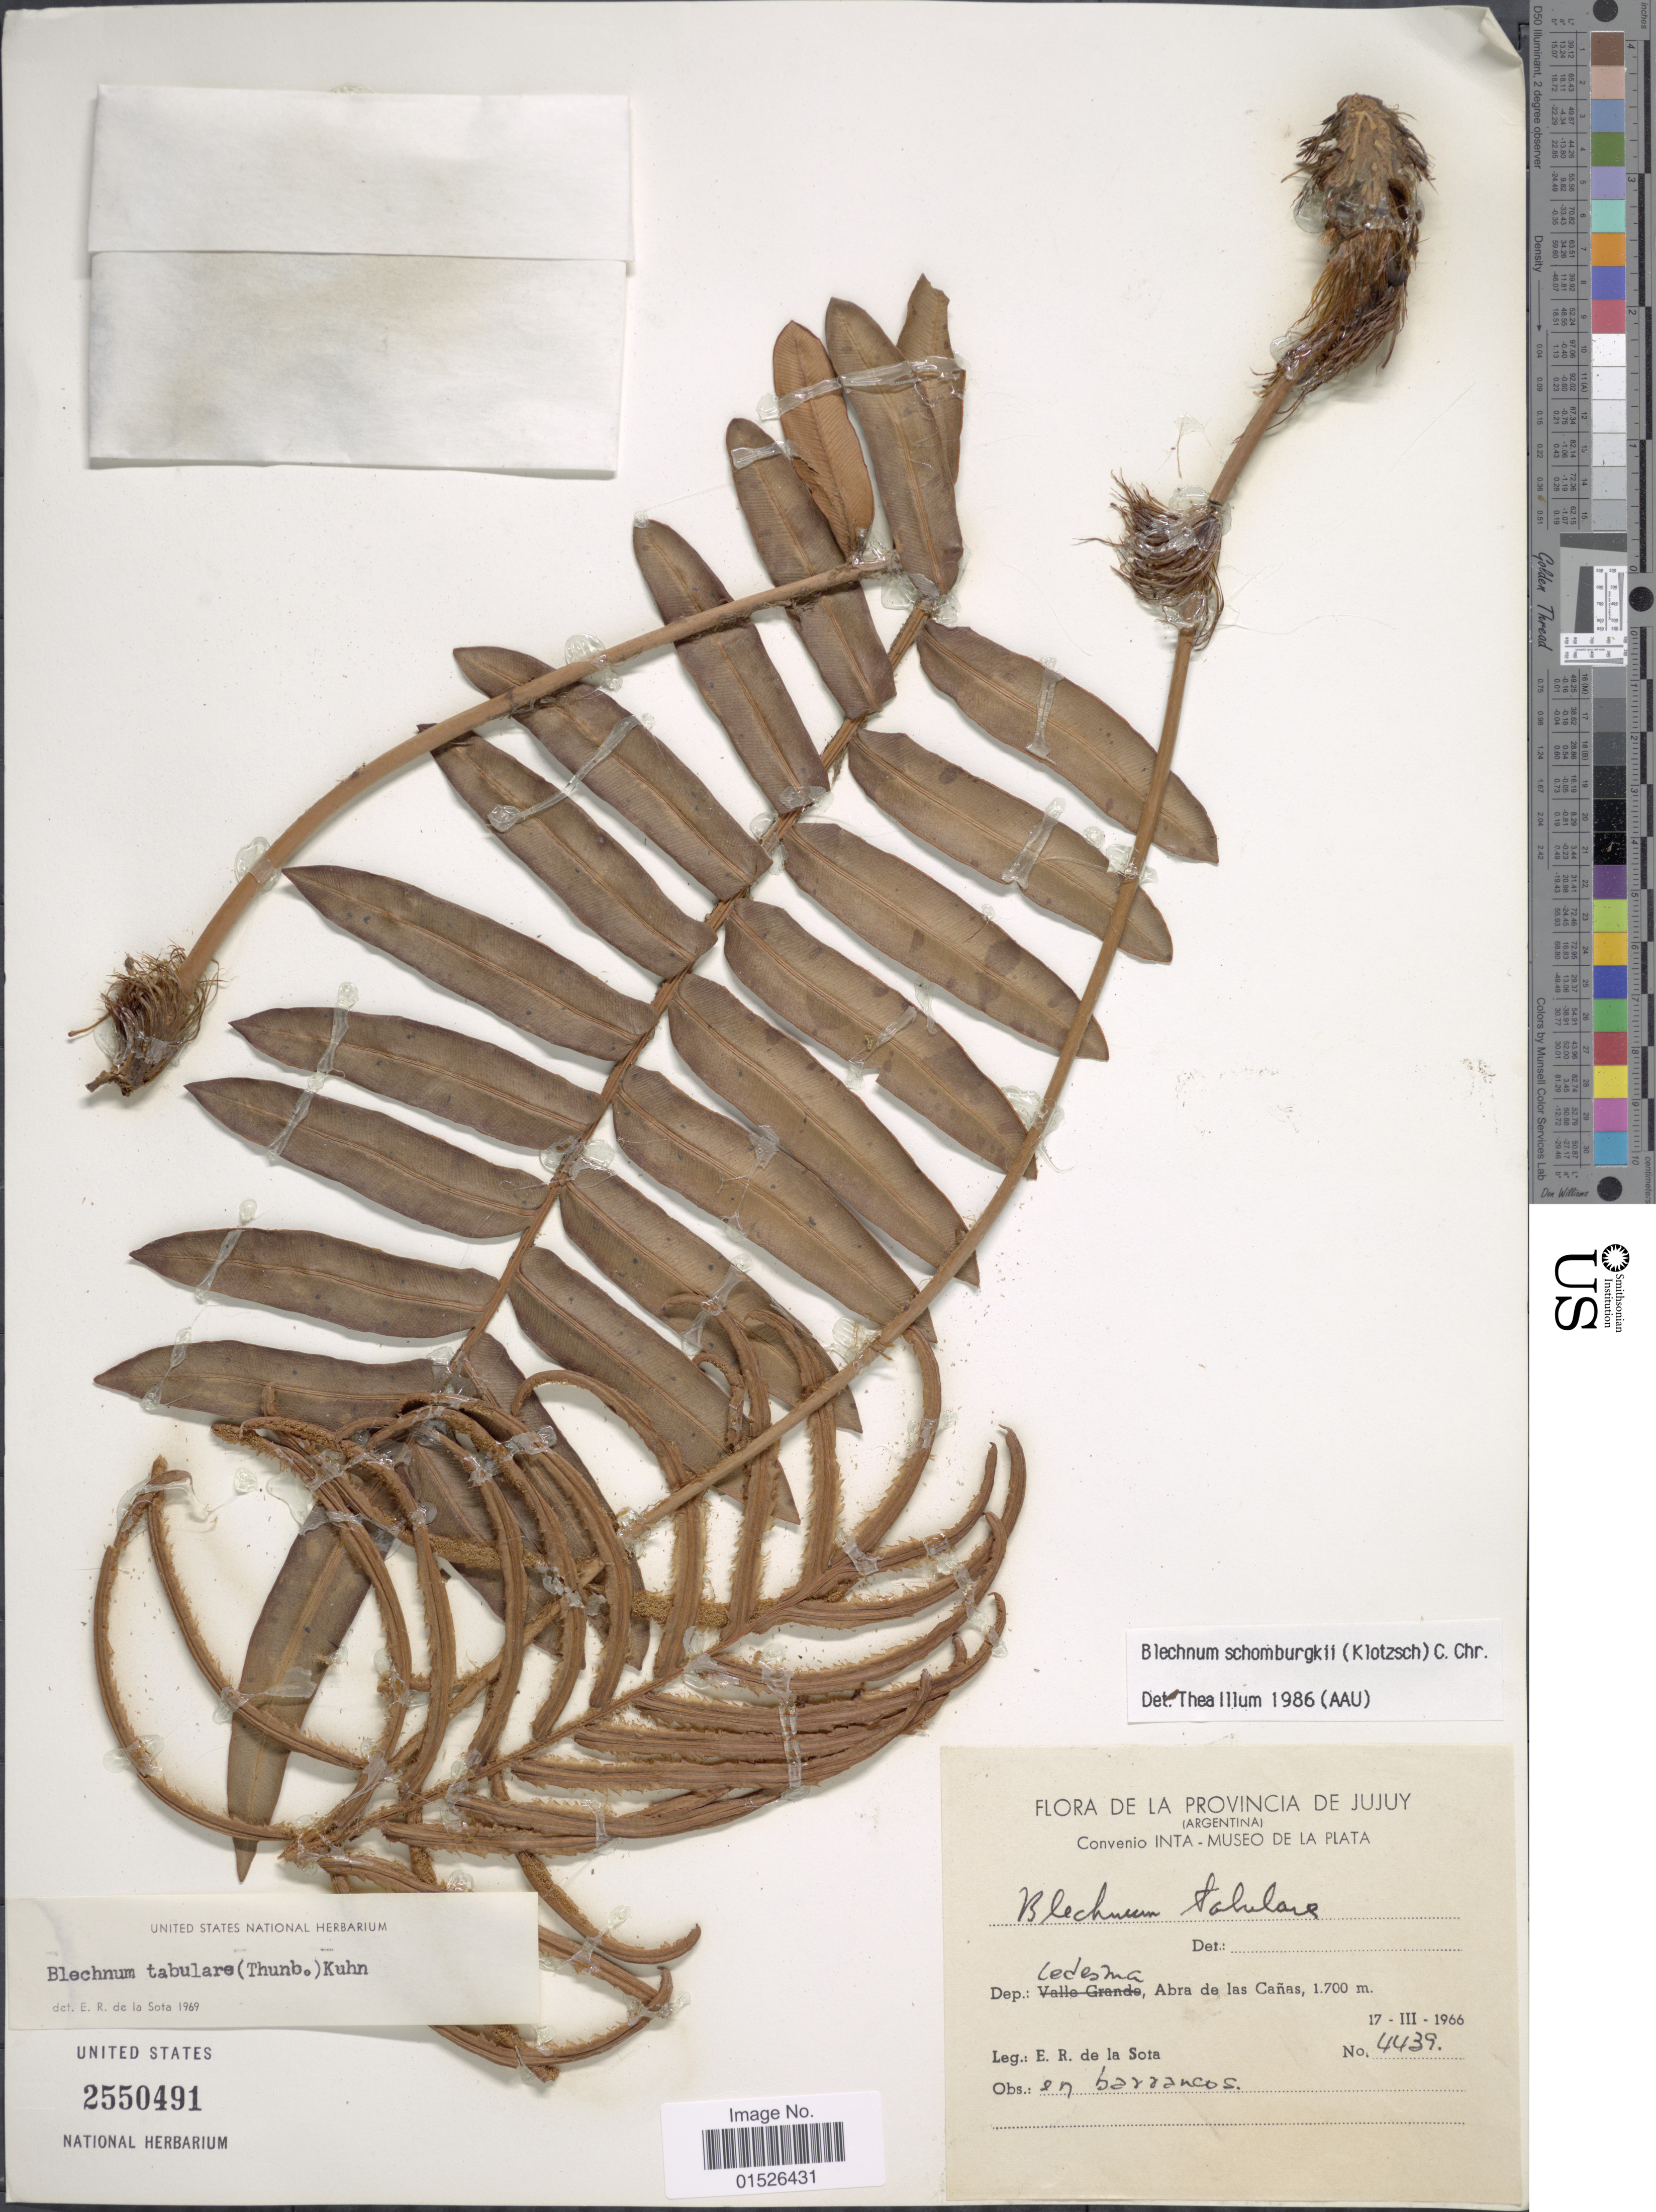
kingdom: Plantae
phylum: Tracheophyta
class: Polypodiopsida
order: Polypodiales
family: Blechnaceae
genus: Blechnum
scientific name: Blechnum magellanicum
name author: Mett.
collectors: E. R. de la Sota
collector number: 4439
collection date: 1966-03-17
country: Argentina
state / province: Jujuy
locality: Provincia de Jujuy, Dep. Ledesma, Abra de las Canas.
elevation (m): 1700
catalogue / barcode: US 2550491